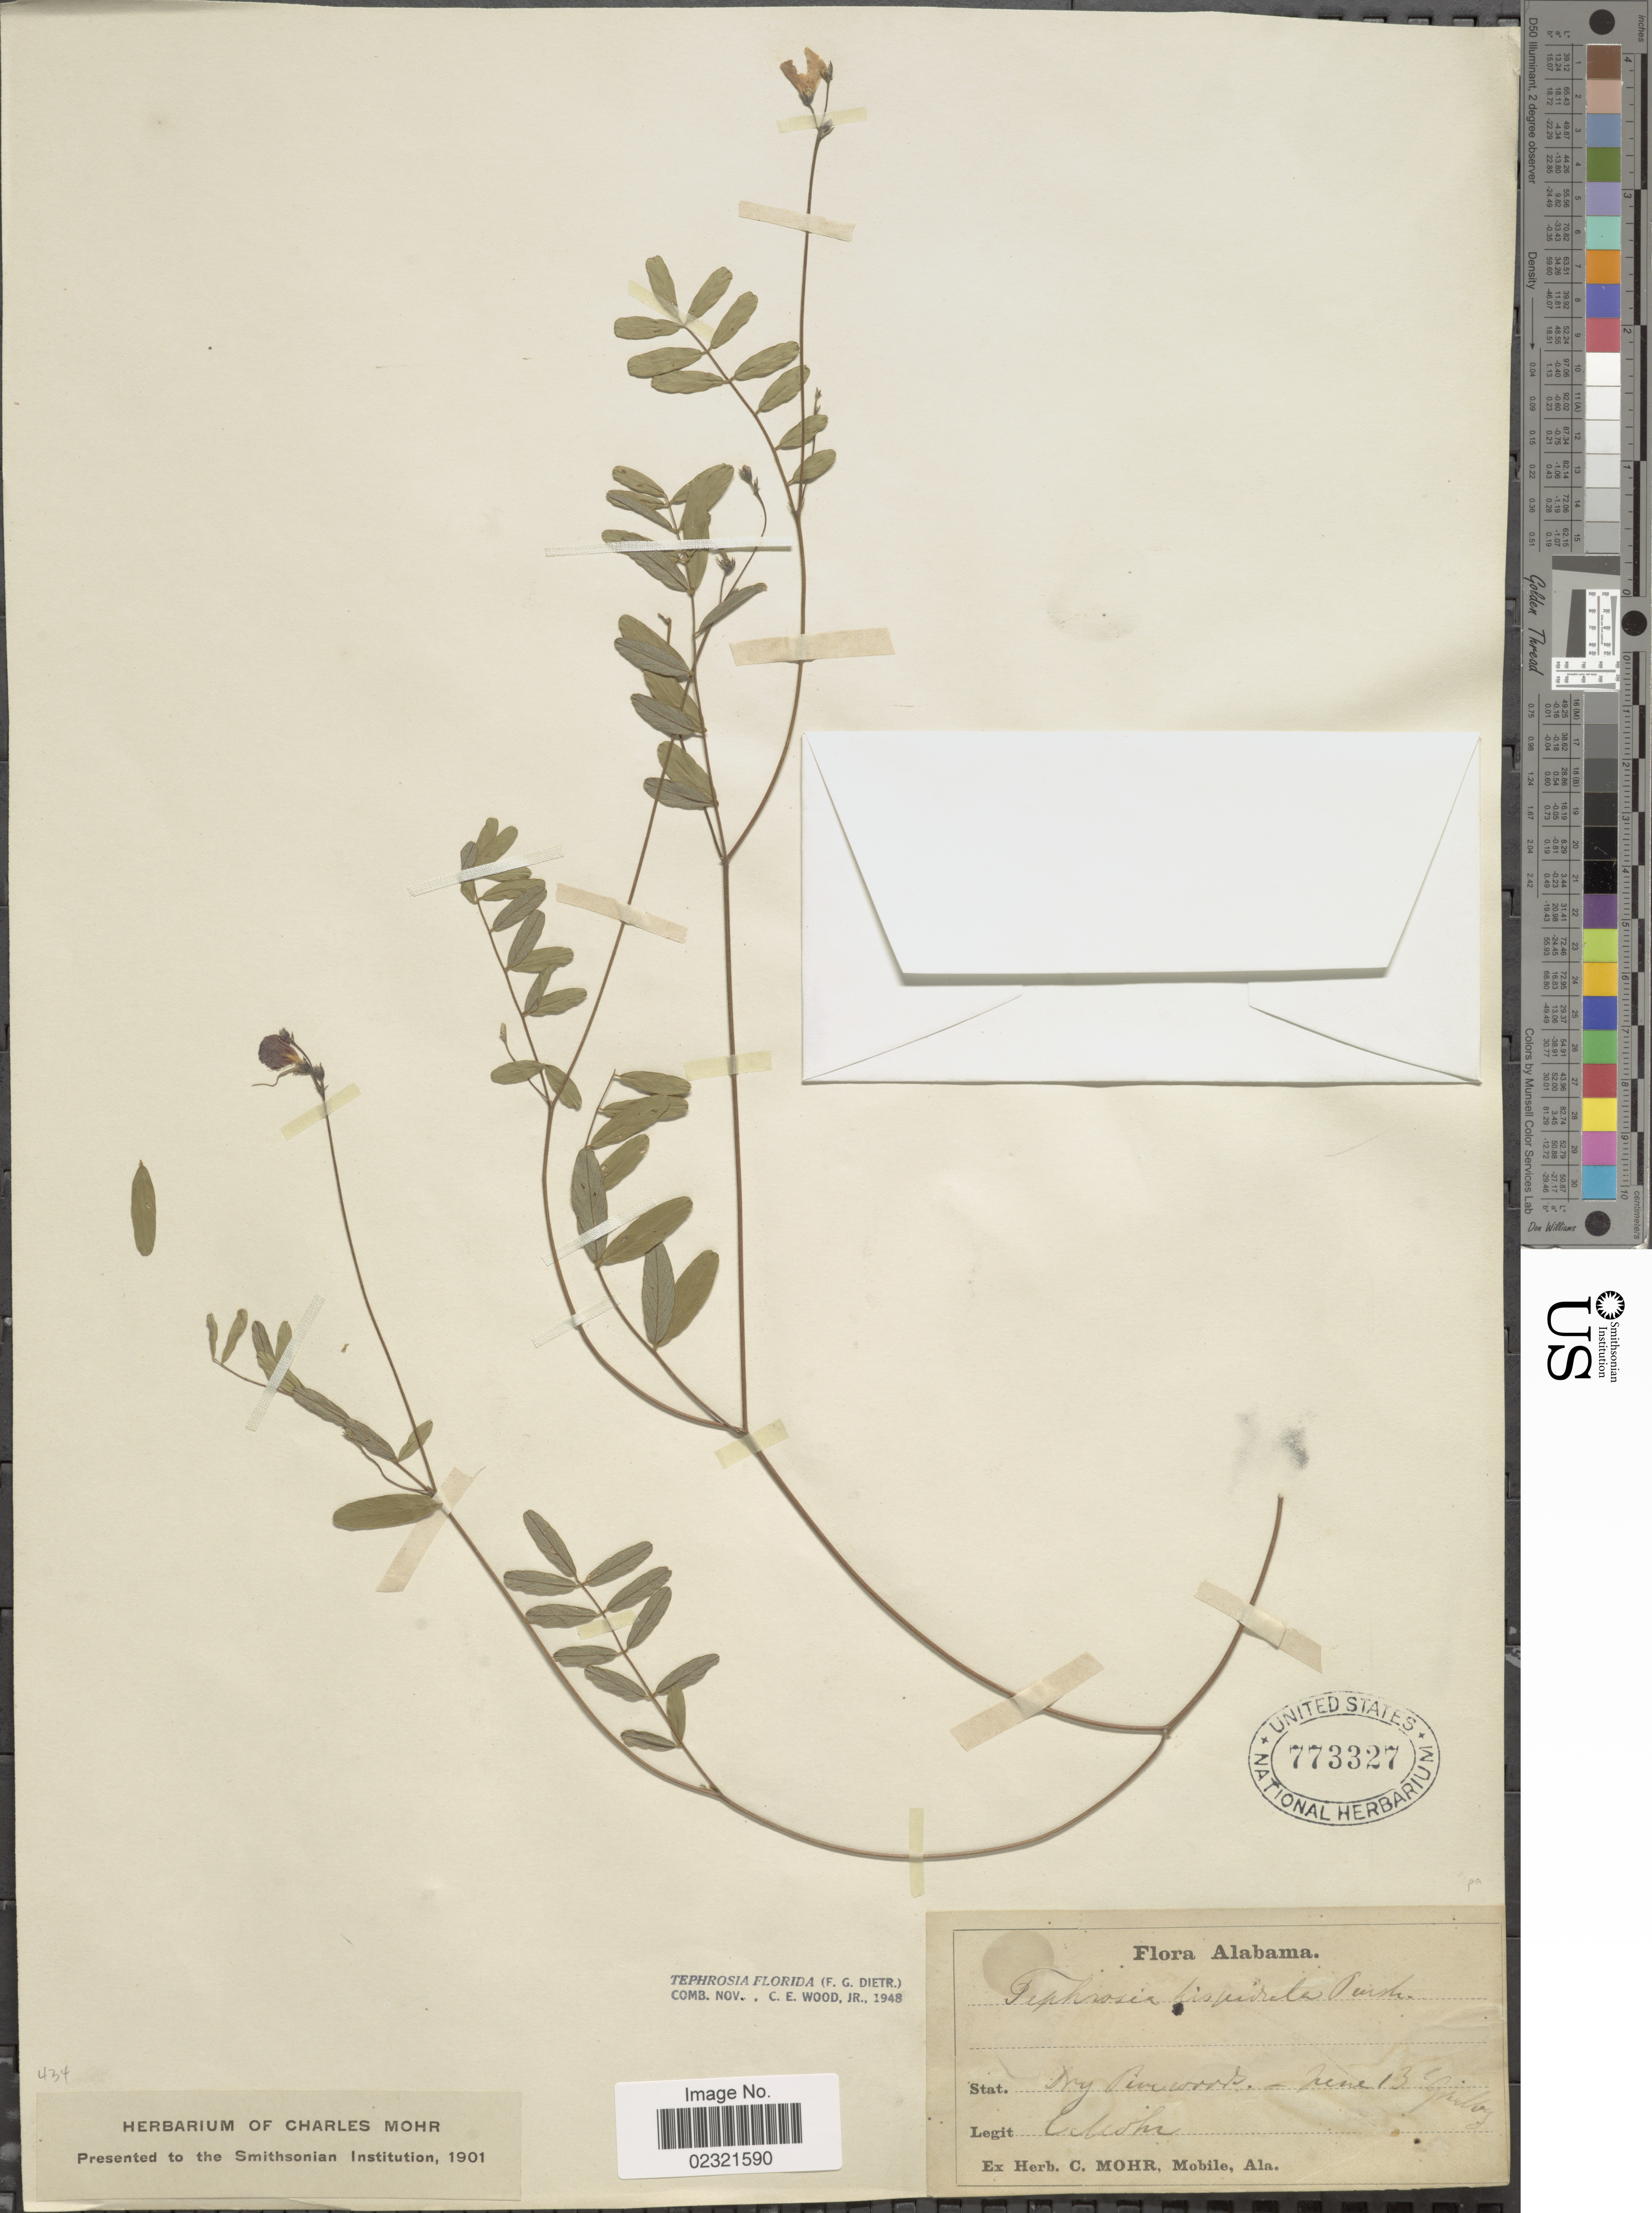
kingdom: Plantae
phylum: Tracheophyta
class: Magnoliopsida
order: Fabales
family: Fabaceae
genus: Tephrosia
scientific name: Tephrosia florida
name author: (Dietr.) C.E. Wood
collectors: C. T. Mohr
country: United States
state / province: Alabama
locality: Dry pinewoods.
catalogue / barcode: US 773327